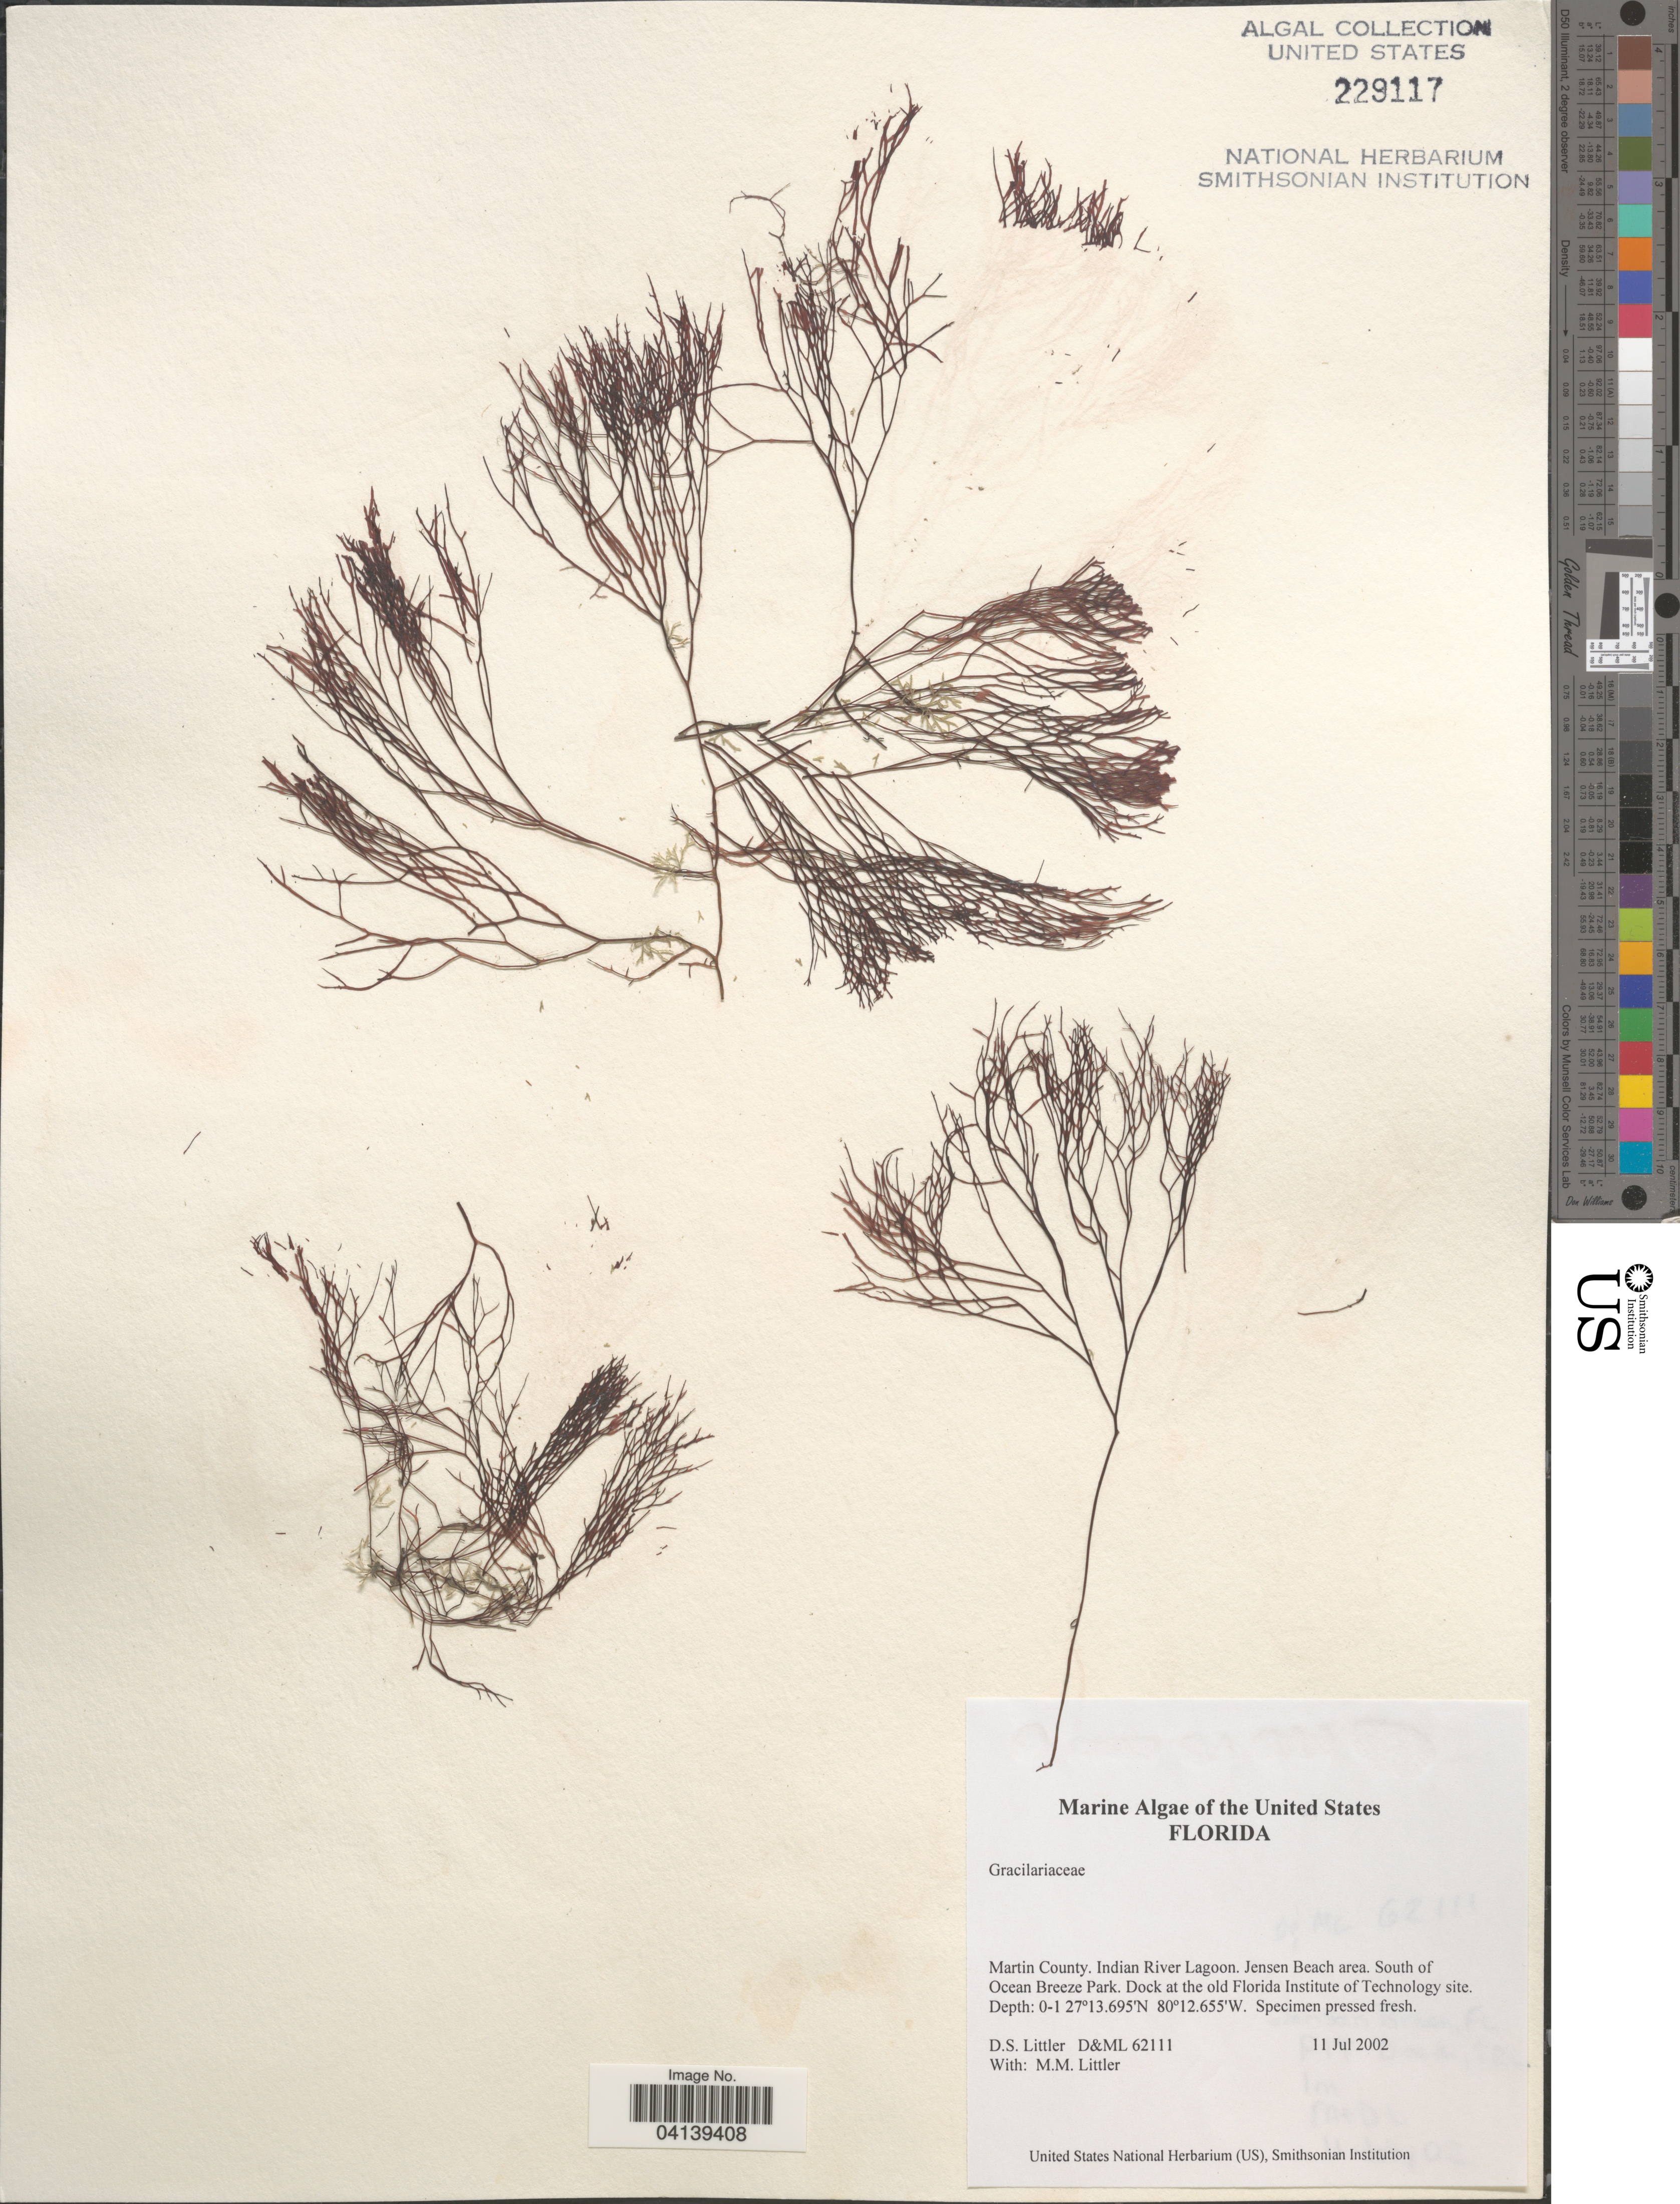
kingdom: Plantae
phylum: Rhodophyta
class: Florideophyceae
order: Gracilariales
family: Gracilariaceae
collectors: D. S. Littler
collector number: D&ML62111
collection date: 2002-07-11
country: United States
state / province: Florida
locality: Martin County. Indian River Lagoon. Jensen Beach area. South of Ocean Breeze Park. Dock at the old Florida Institute of Technology site.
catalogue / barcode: US 229117